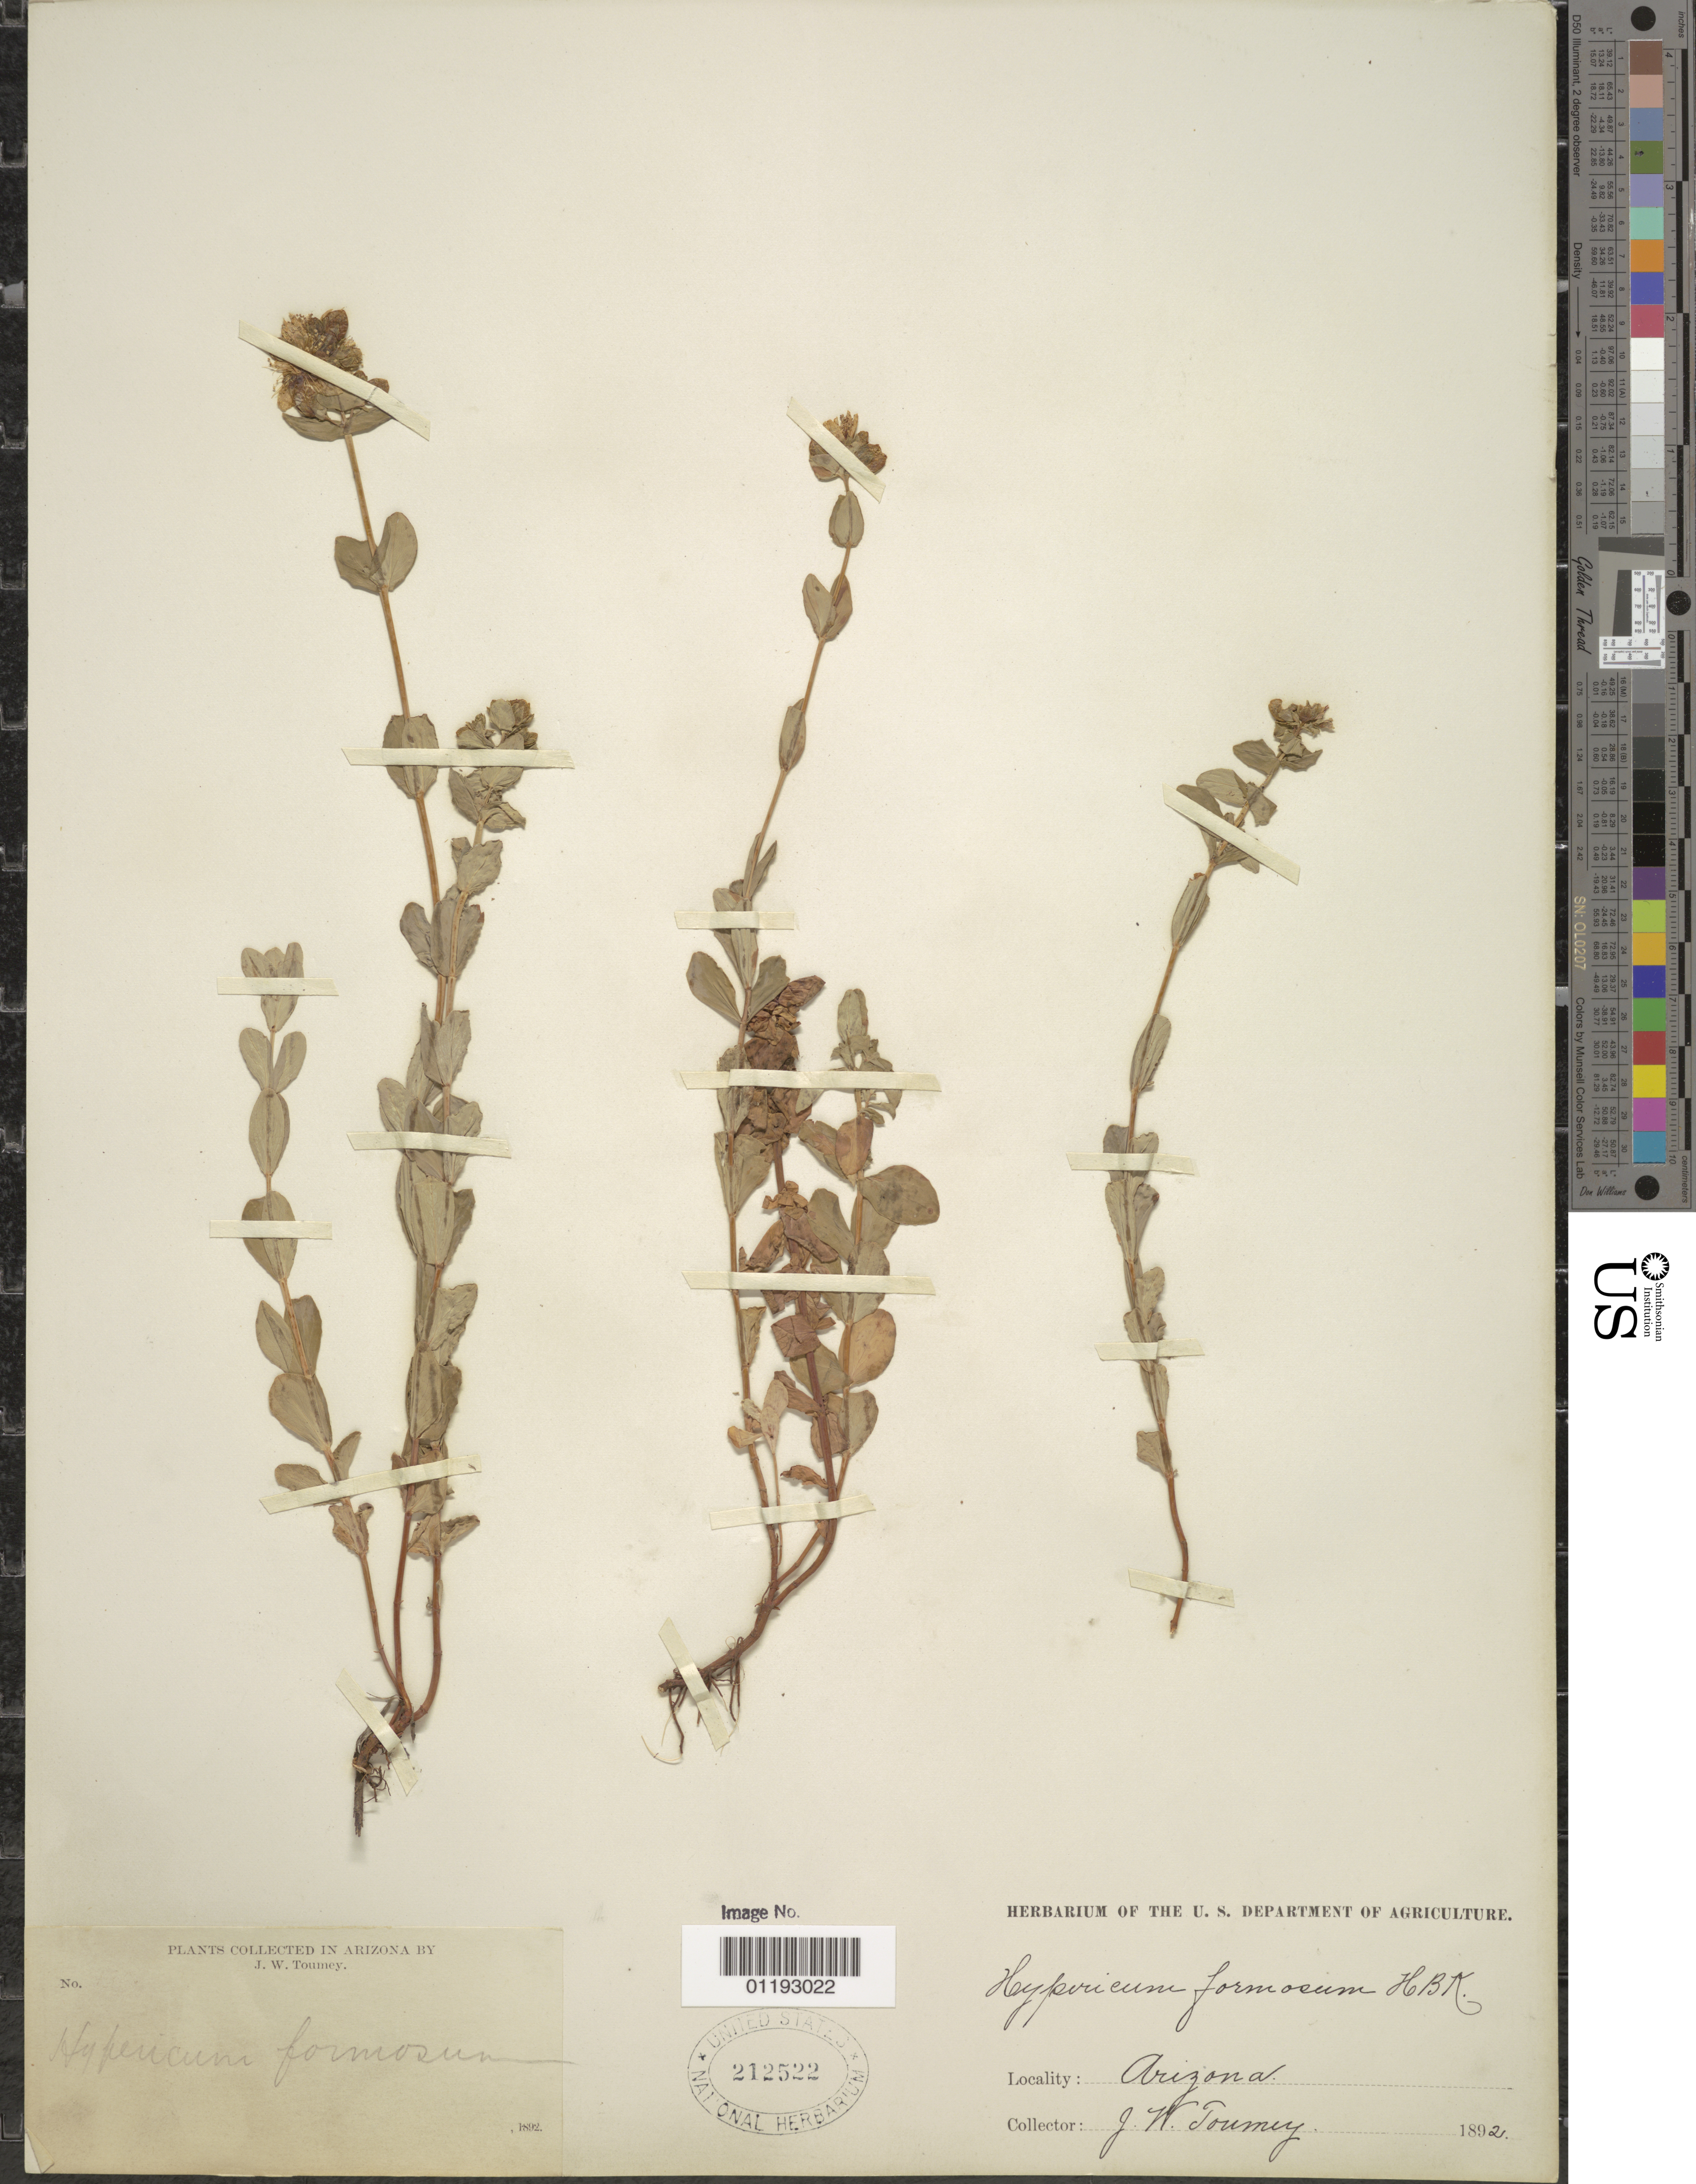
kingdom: Plantae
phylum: Tracheophyta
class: Magnoliopsida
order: Malpighiales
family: Hypericaceae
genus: Hypericum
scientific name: Hypericum formosum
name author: Kunth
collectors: J. W. Toumey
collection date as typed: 1892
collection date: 1892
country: United States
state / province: Arizona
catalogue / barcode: US 212522